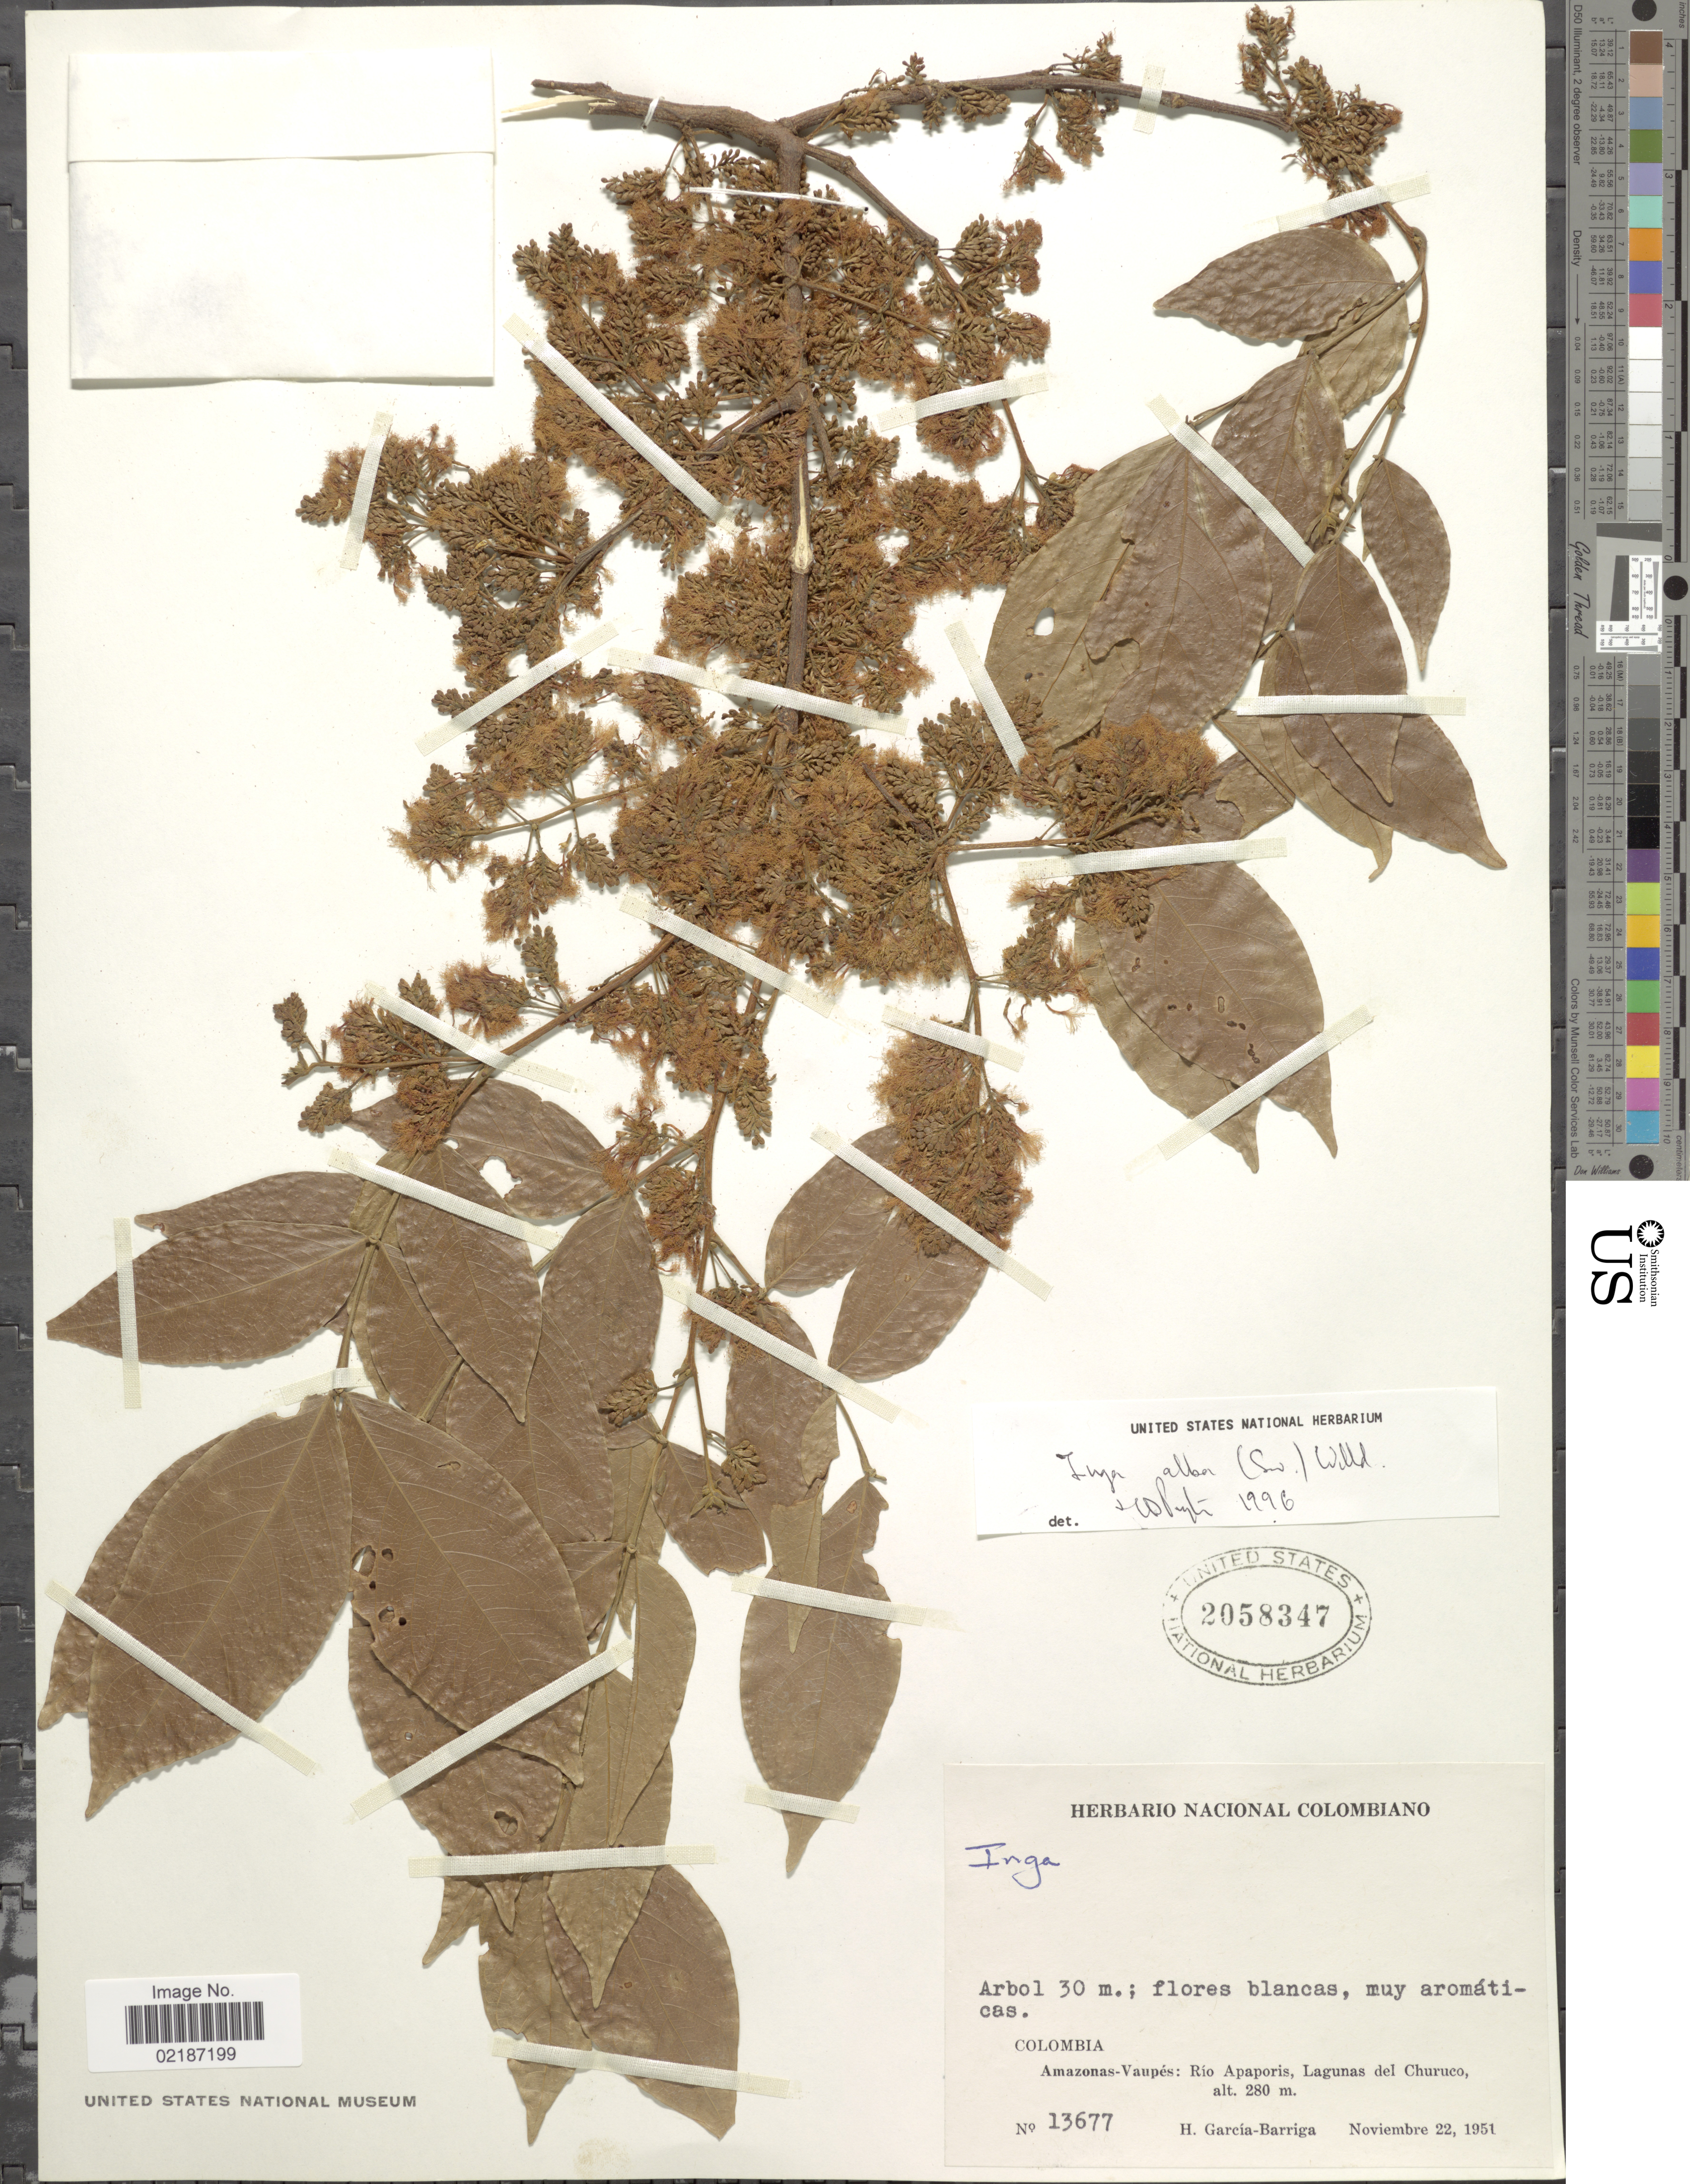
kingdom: Plantae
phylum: Tracheophyta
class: Magnoliopsida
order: Fabales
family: Fabaceae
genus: Inga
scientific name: Inga alba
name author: (Sw.) Willd.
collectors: H. García Barriga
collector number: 13677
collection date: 1951-11-22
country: Colombia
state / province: Vaupés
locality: Amazonas-Vaupés: Río Apaporis, Lagunas del Churuco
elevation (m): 280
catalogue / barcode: US 2058347